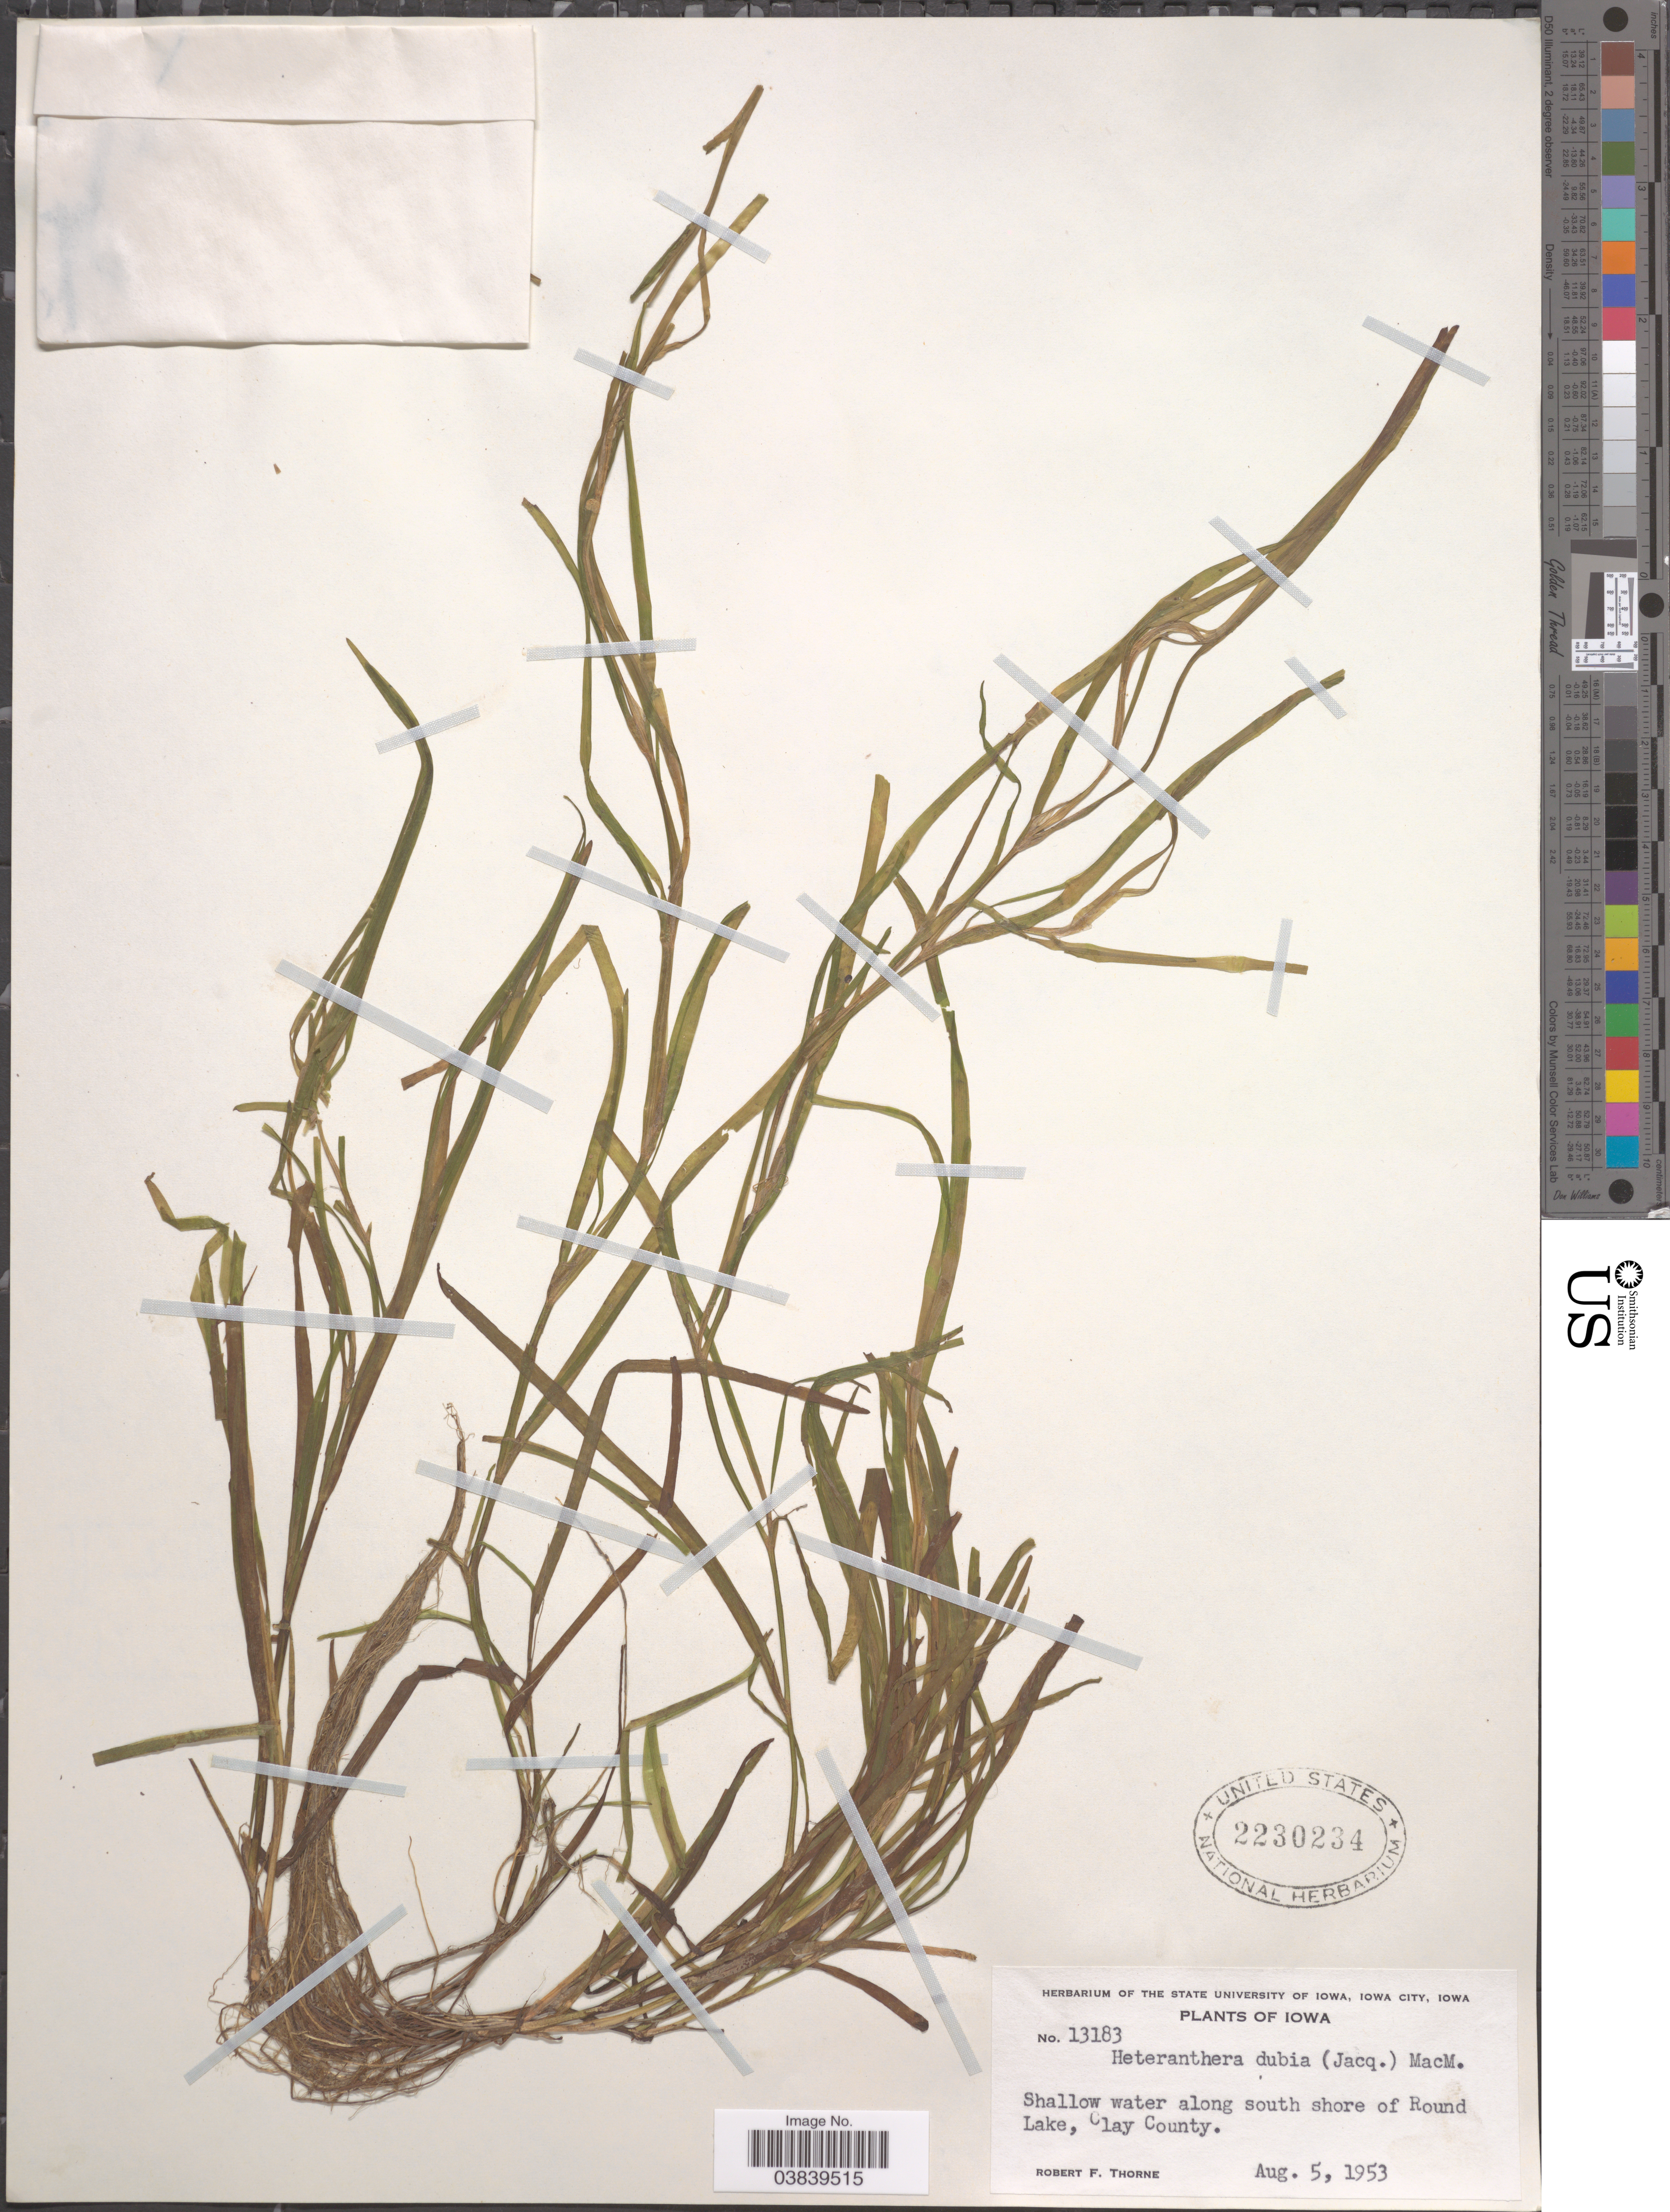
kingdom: Plantae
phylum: Tracheophyta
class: Liliopsida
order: Commelinales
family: Pontederiaceae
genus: Heteranthera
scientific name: Heteranthera dubia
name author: (Jacq.) MacMill.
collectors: R. F. Thorne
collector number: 13183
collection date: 1953-08-05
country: United States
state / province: Iowa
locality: Along south shore of Round Lake, Clay County.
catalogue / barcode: US 2230234